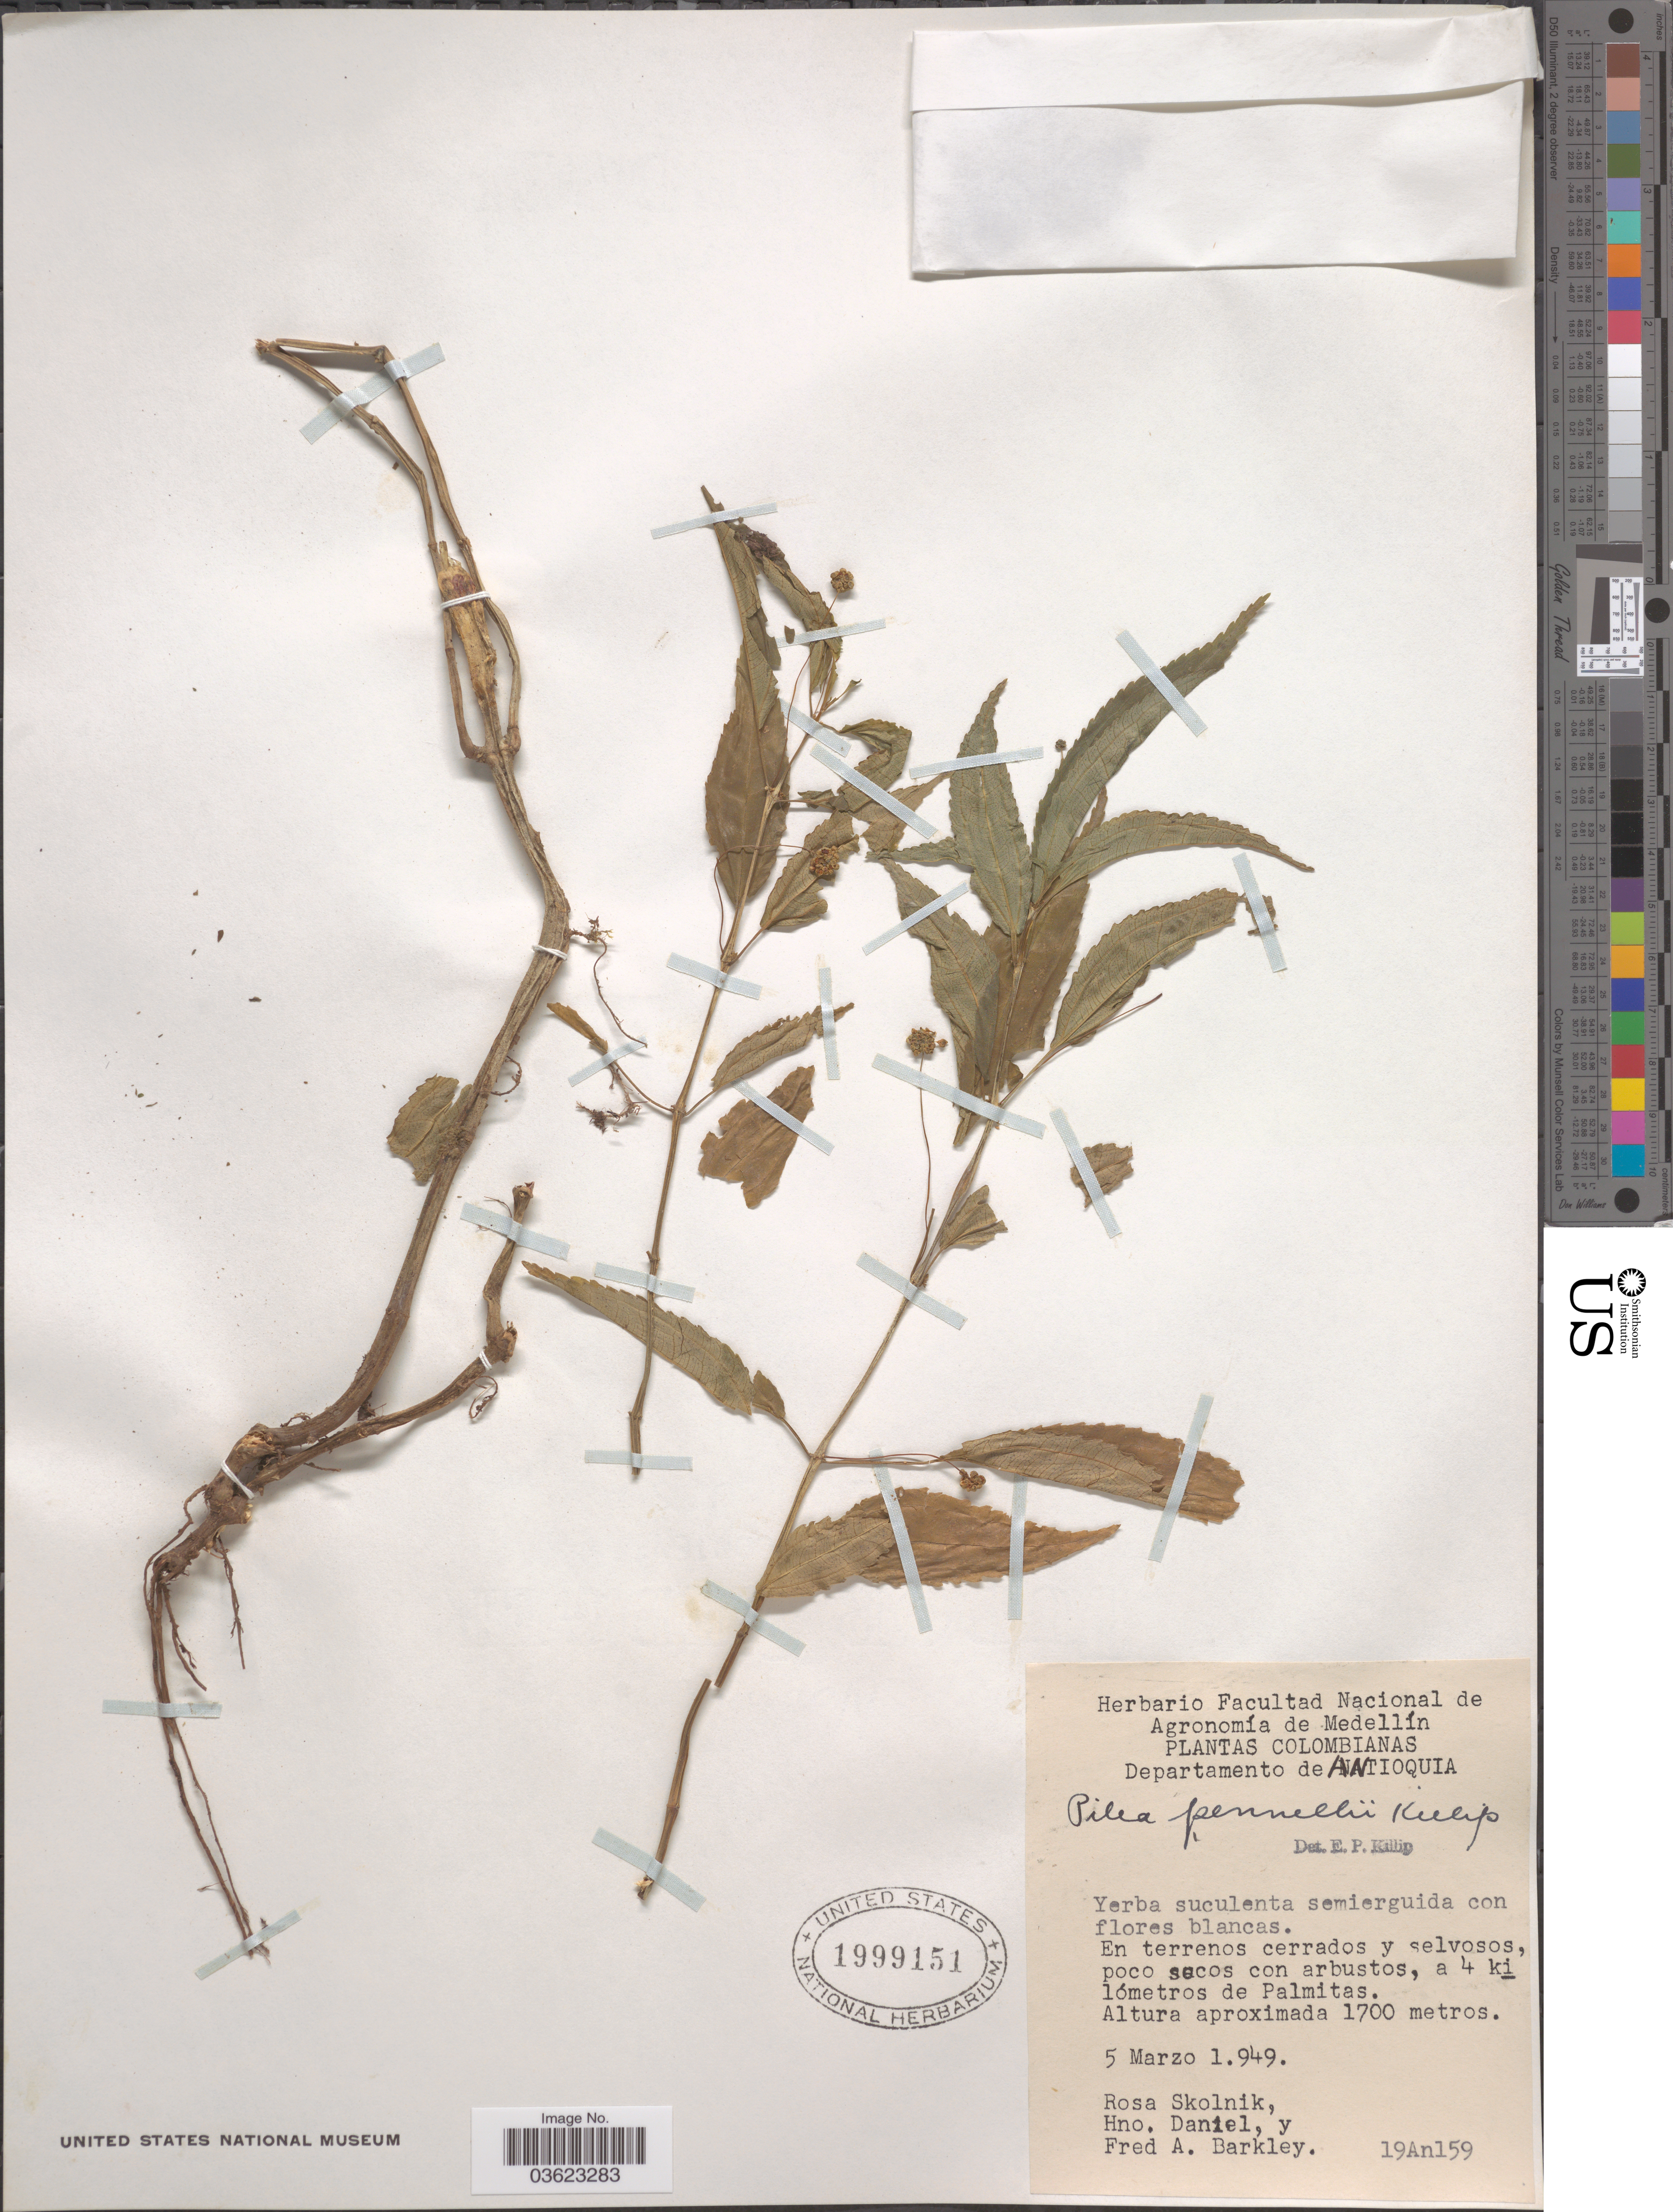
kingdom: Plantae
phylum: Tracheophyta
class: Magnoliopsida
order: Rosales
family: Urticaceae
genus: Pilea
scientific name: Pilea pennellii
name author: Killip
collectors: R. Scolnik, Bro. Daniel & F. A. Barkley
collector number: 19An159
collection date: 1949-03-05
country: Colombia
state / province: Antioquia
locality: Departamento de Antioquia. A 4 kilómetros de Palmitas.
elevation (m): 1700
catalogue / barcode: US 1999151